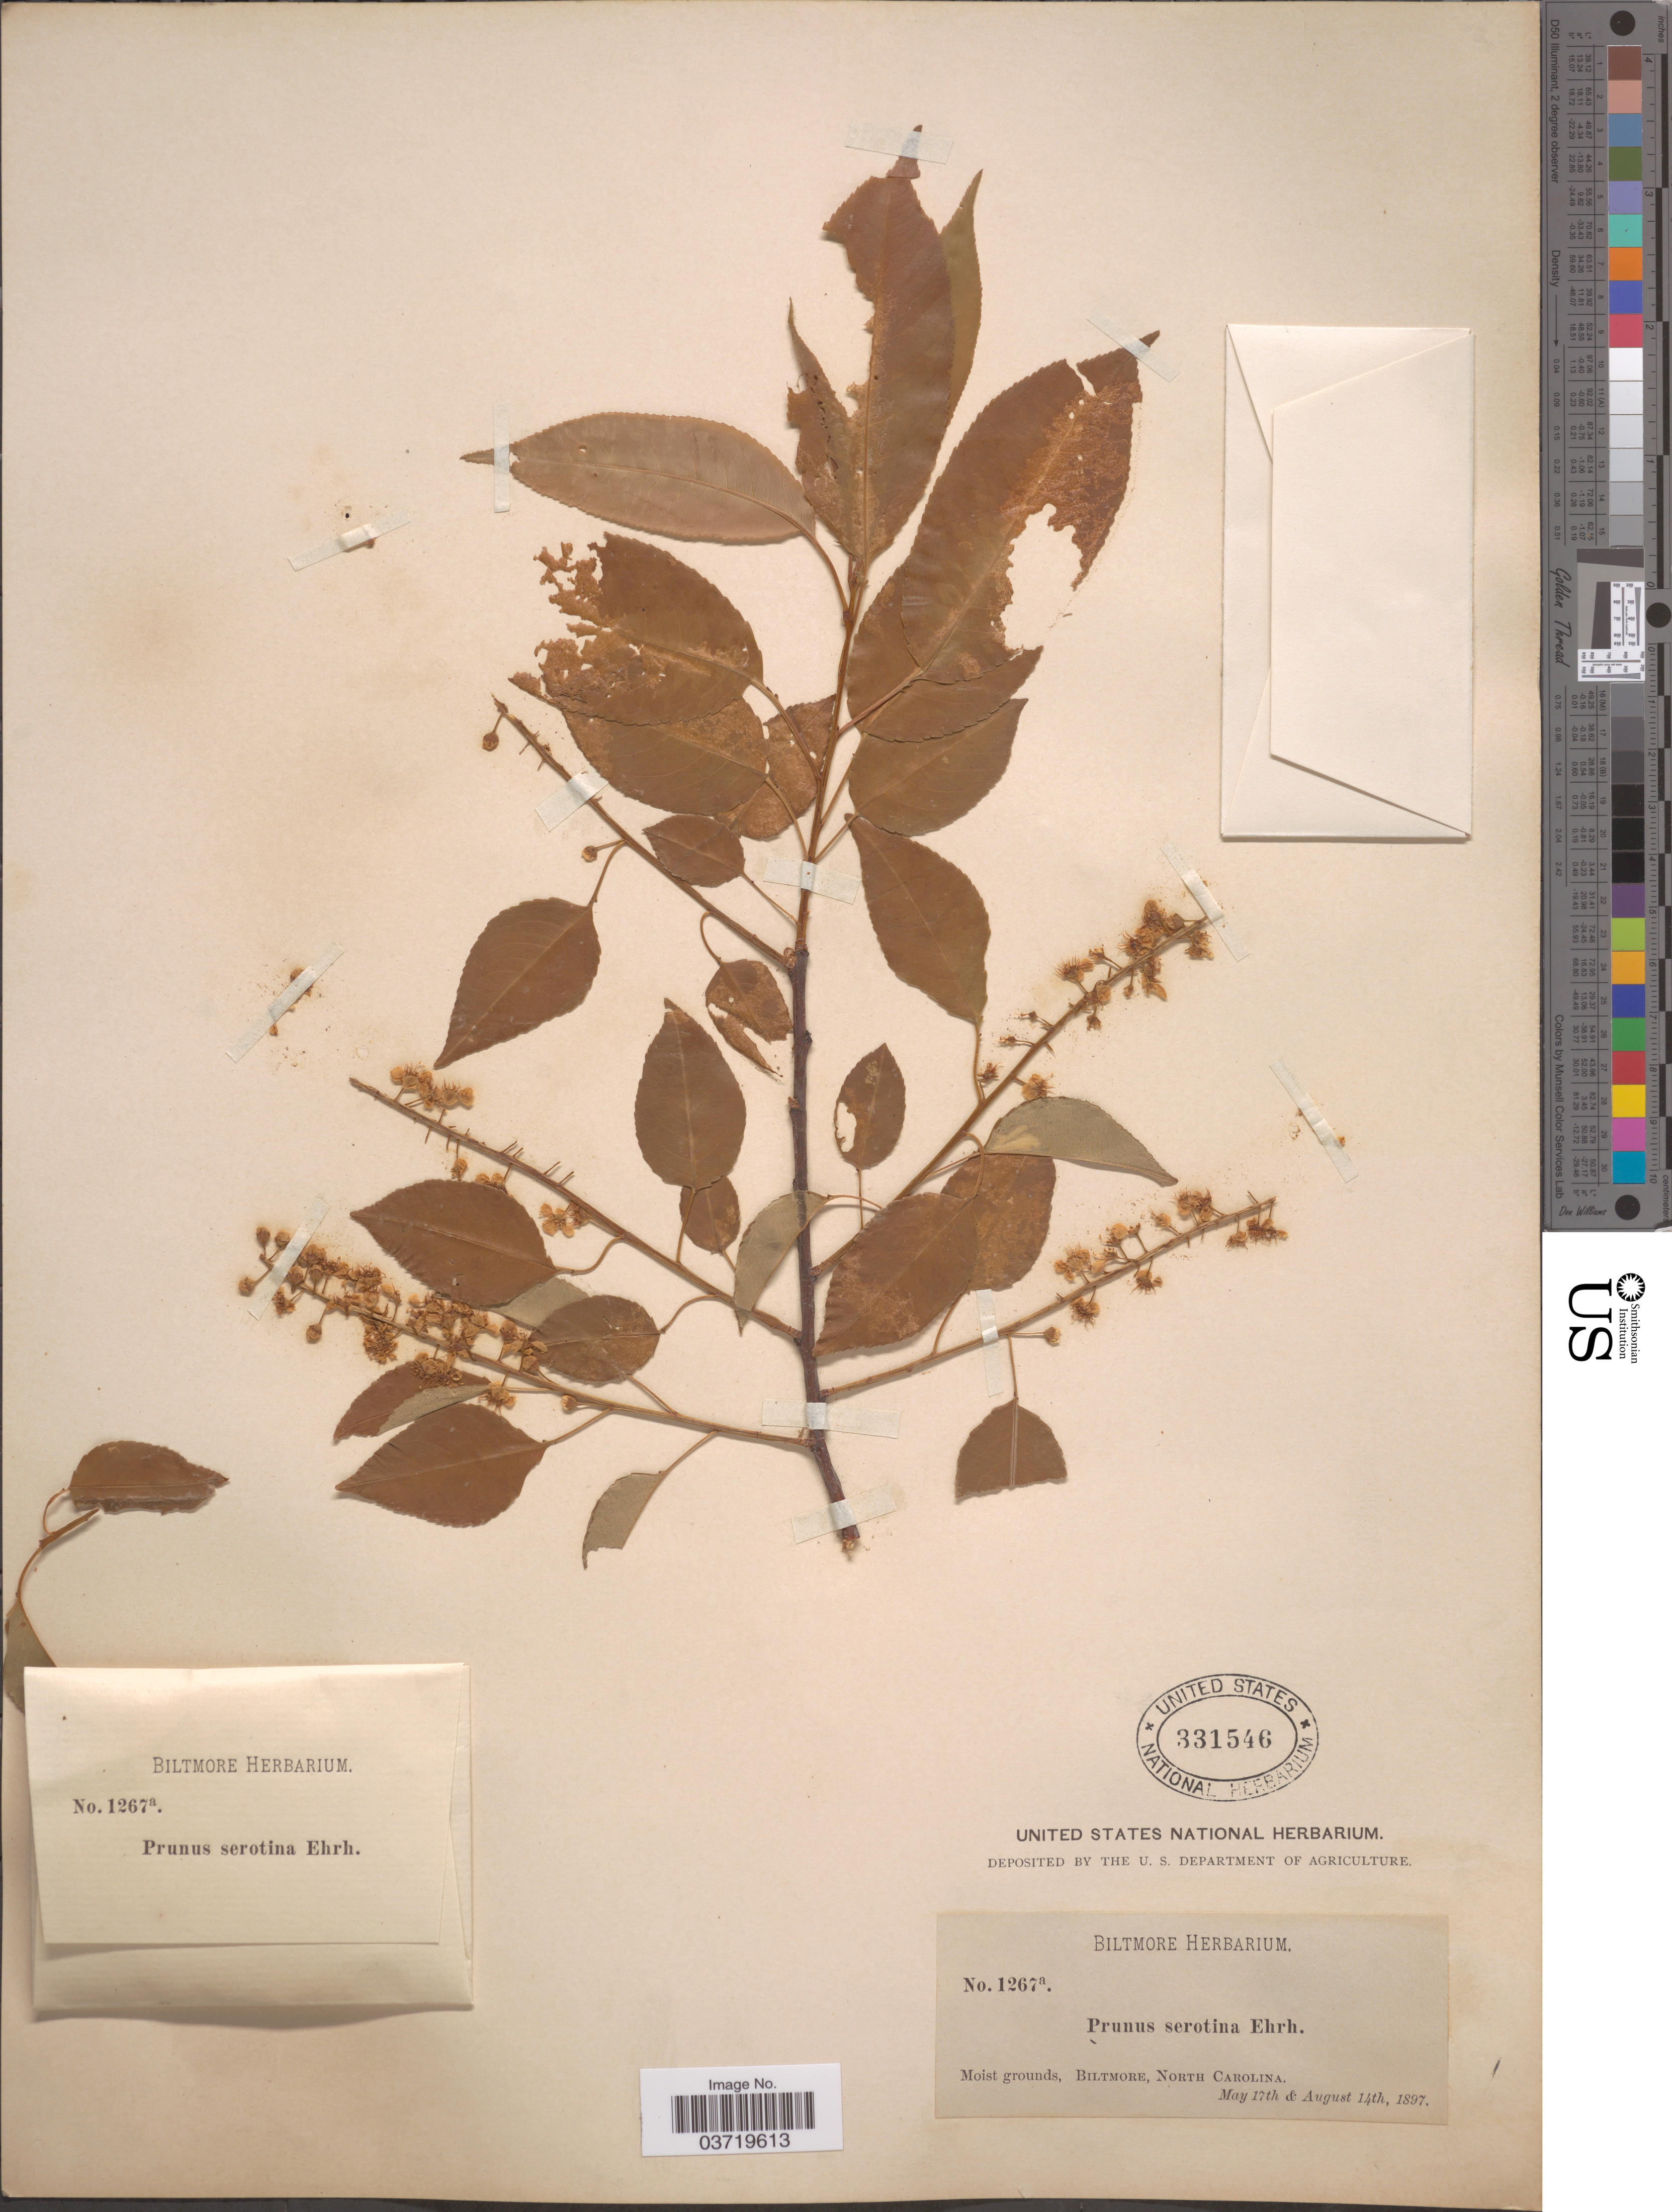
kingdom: Plantae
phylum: Tracheophyta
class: Magnoliopsida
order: Rosales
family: Rosaceae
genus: Prunus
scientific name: Prunus serotina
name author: Ehrh.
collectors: ex herb. Biltmore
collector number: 1267a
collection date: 1897-05-17/1897-08-14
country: United States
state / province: North Carolina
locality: Biltmore.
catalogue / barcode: US 331546